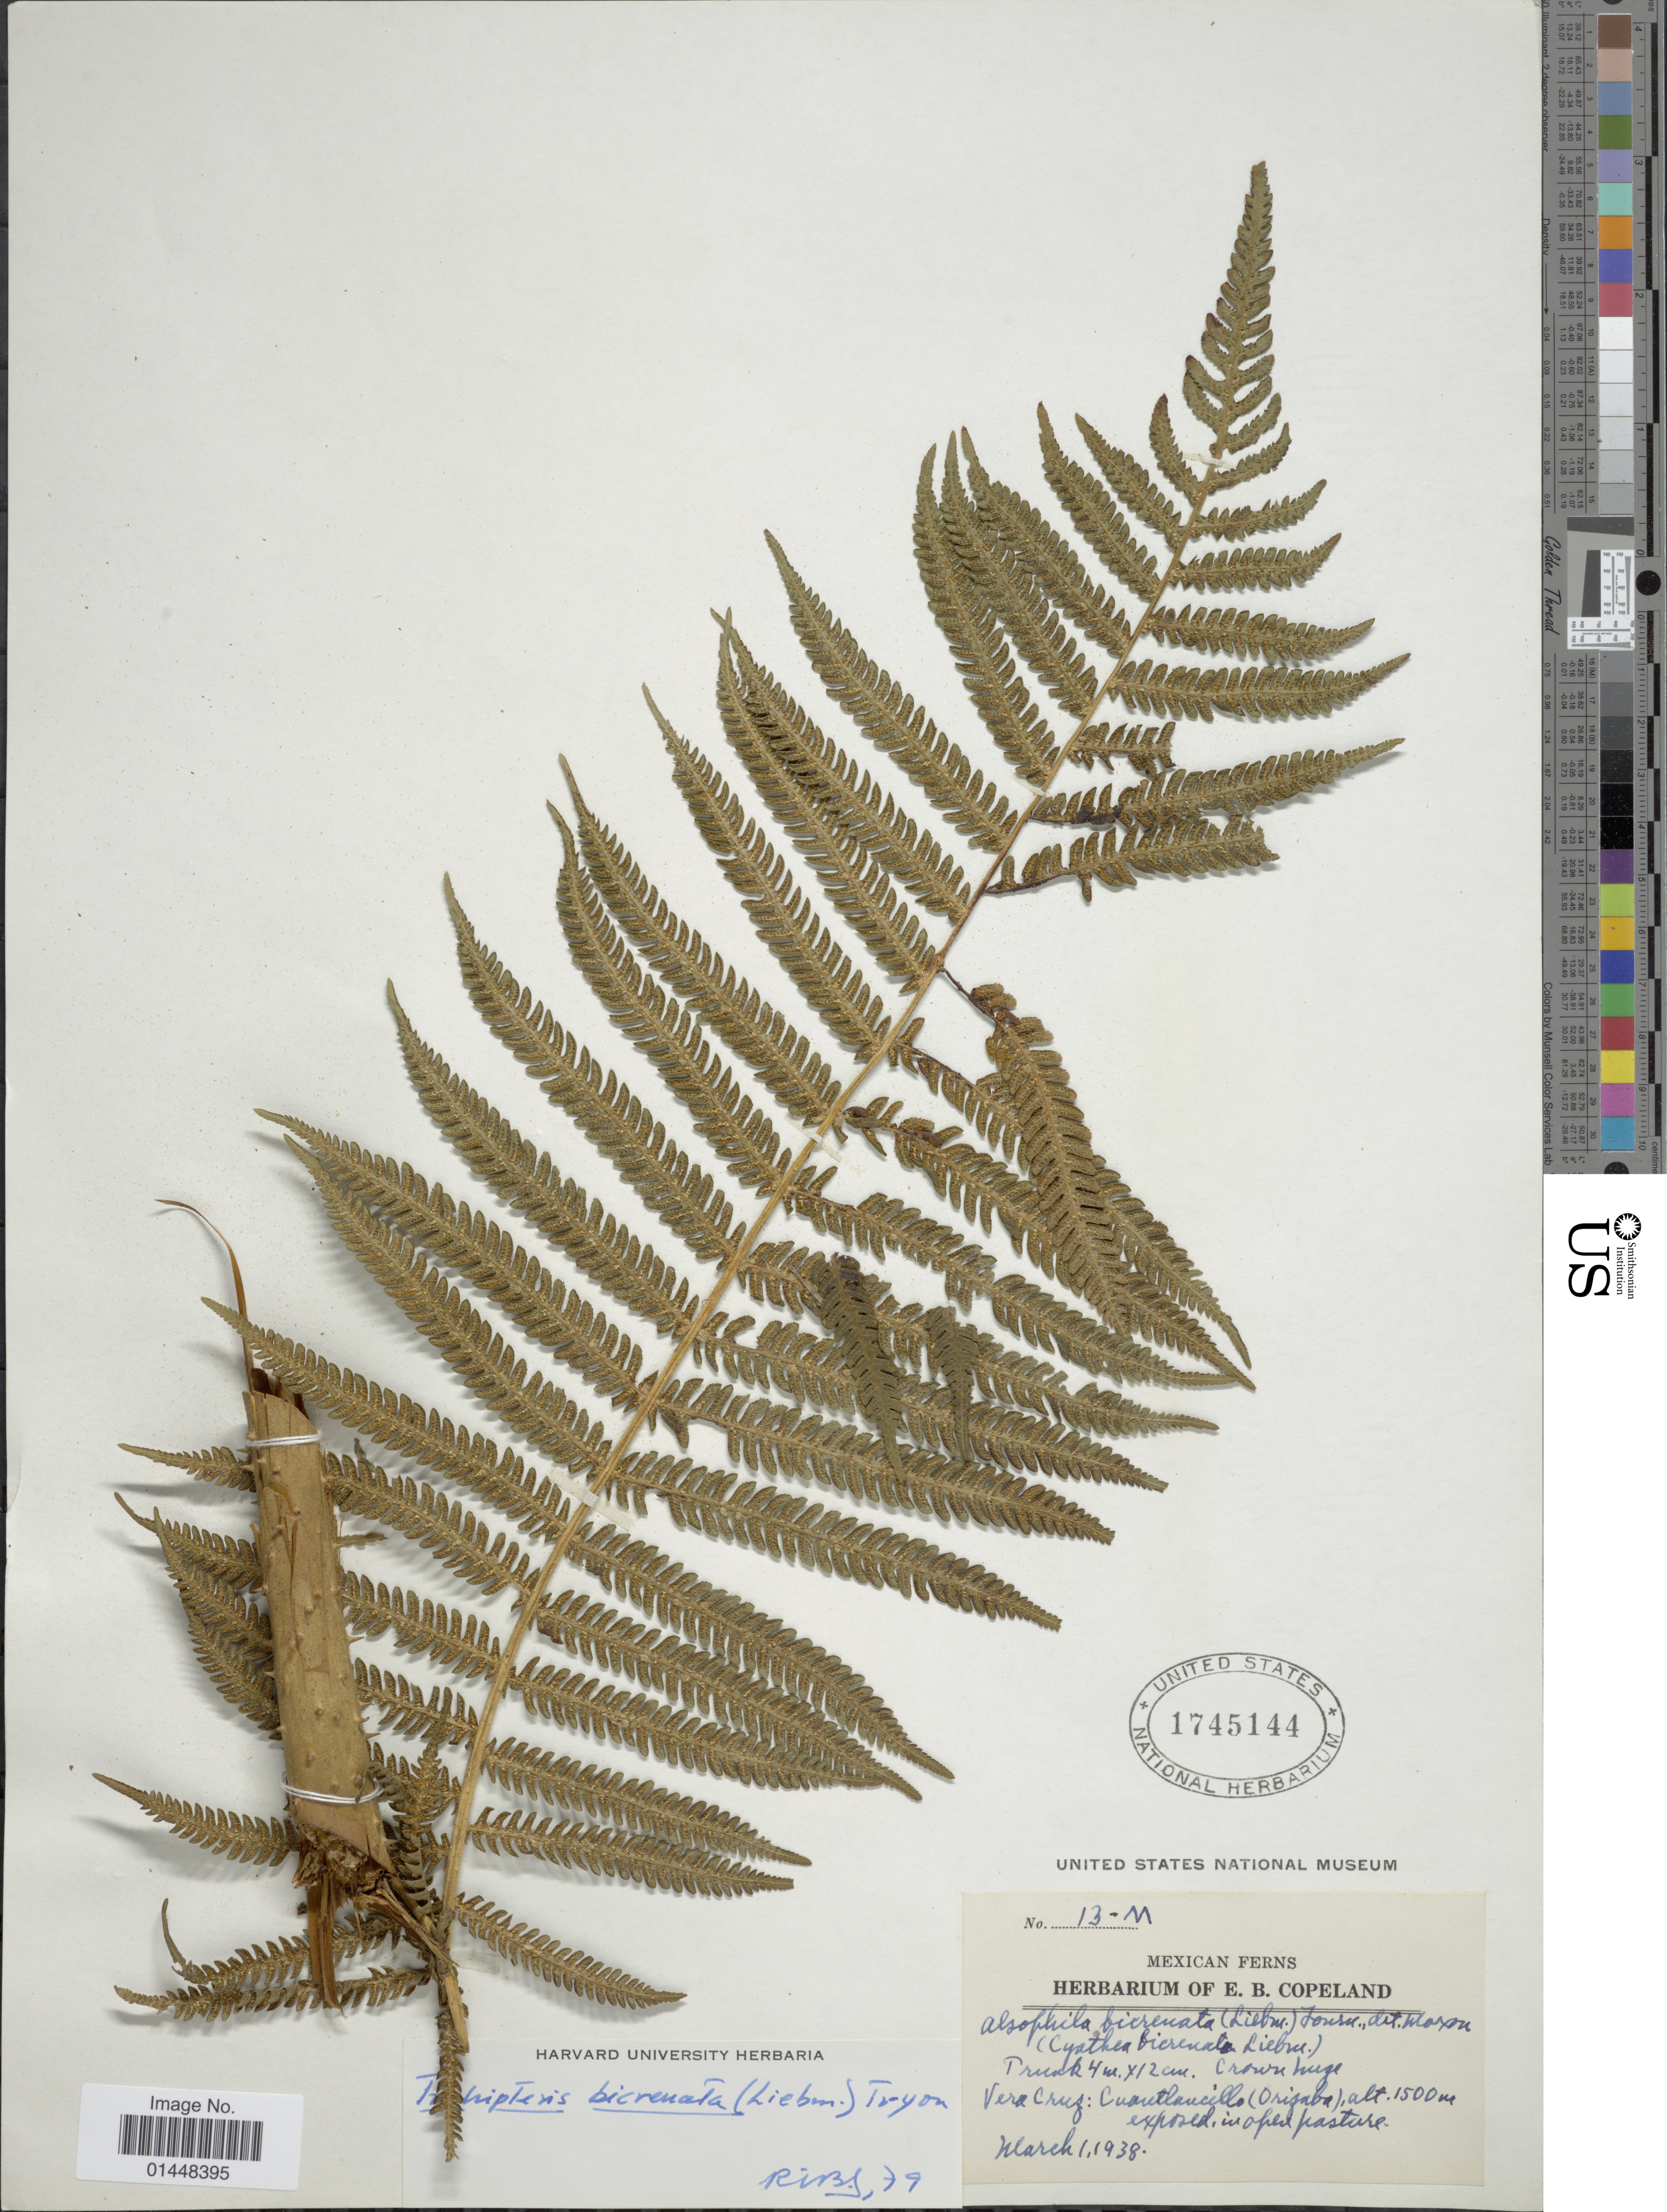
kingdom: Plantae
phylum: Tracheophyta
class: Polypodiopsida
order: Cyatheales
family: Cyatheaceae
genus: Cyathea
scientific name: Cyathea bicrenata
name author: Liebm.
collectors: ex herb. E. B. Copeland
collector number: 13-M?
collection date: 1938-03-01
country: Mexico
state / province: Veracruz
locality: Vera Cruz: Cuautlancillo (Orizaba) exposed in open pasture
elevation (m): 1500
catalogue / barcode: US 1745144